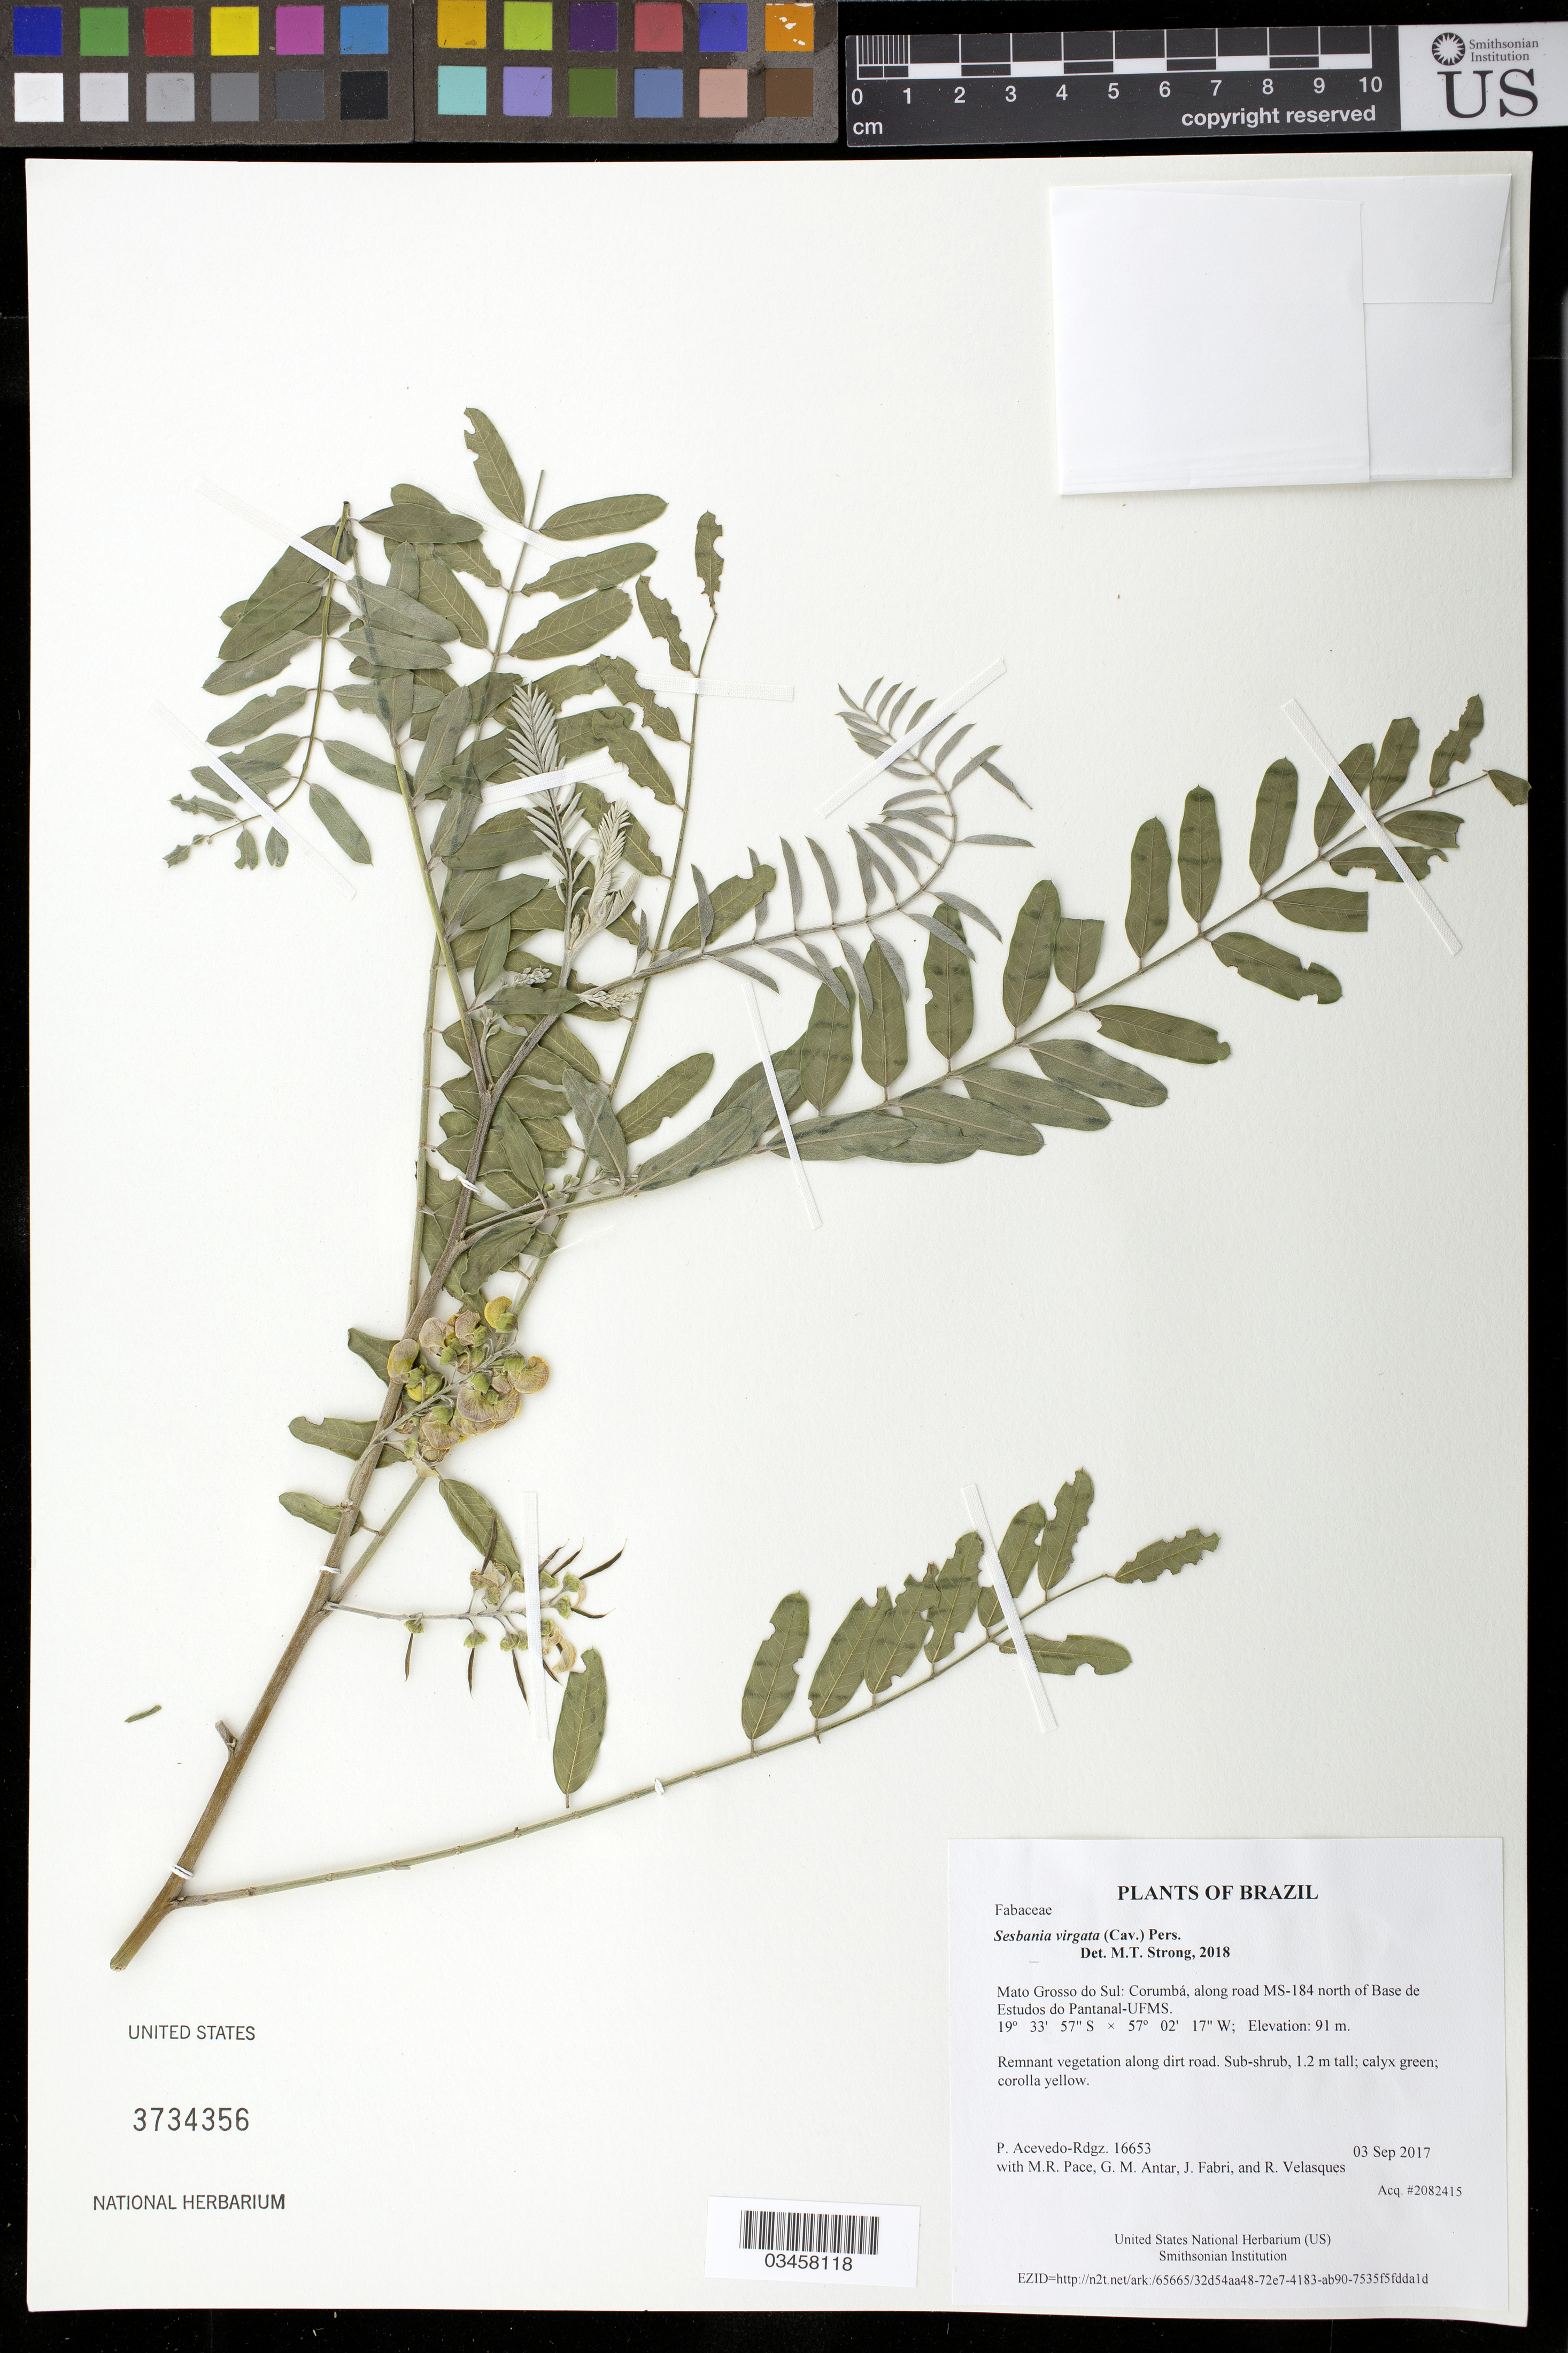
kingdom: Plantae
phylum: Tracheophyta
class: Magnoliopsida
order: Fabales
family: Fabaceae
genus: Sesbania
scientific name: Sesbania virgata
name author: (Cav.) Pers.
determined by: Strong, Mark T., (BOT), Smithsonian Institution - National Museum of Natural History (UNITED STATES)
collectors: P. Acevedo-Rodr., M. R. Pace, G. M. Antar, J. Fabri & R. Velasques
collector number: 16653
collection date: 2017-09-03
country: Brazil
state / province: Mato Grosso do Sul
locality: Corumbá, along road MS-184 north of Base de Estudos do Pantanal-UFMS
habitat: Remnant vegetation along dirt road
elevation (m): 91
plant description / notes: US, NY, MO, K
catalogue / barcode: US 3734356